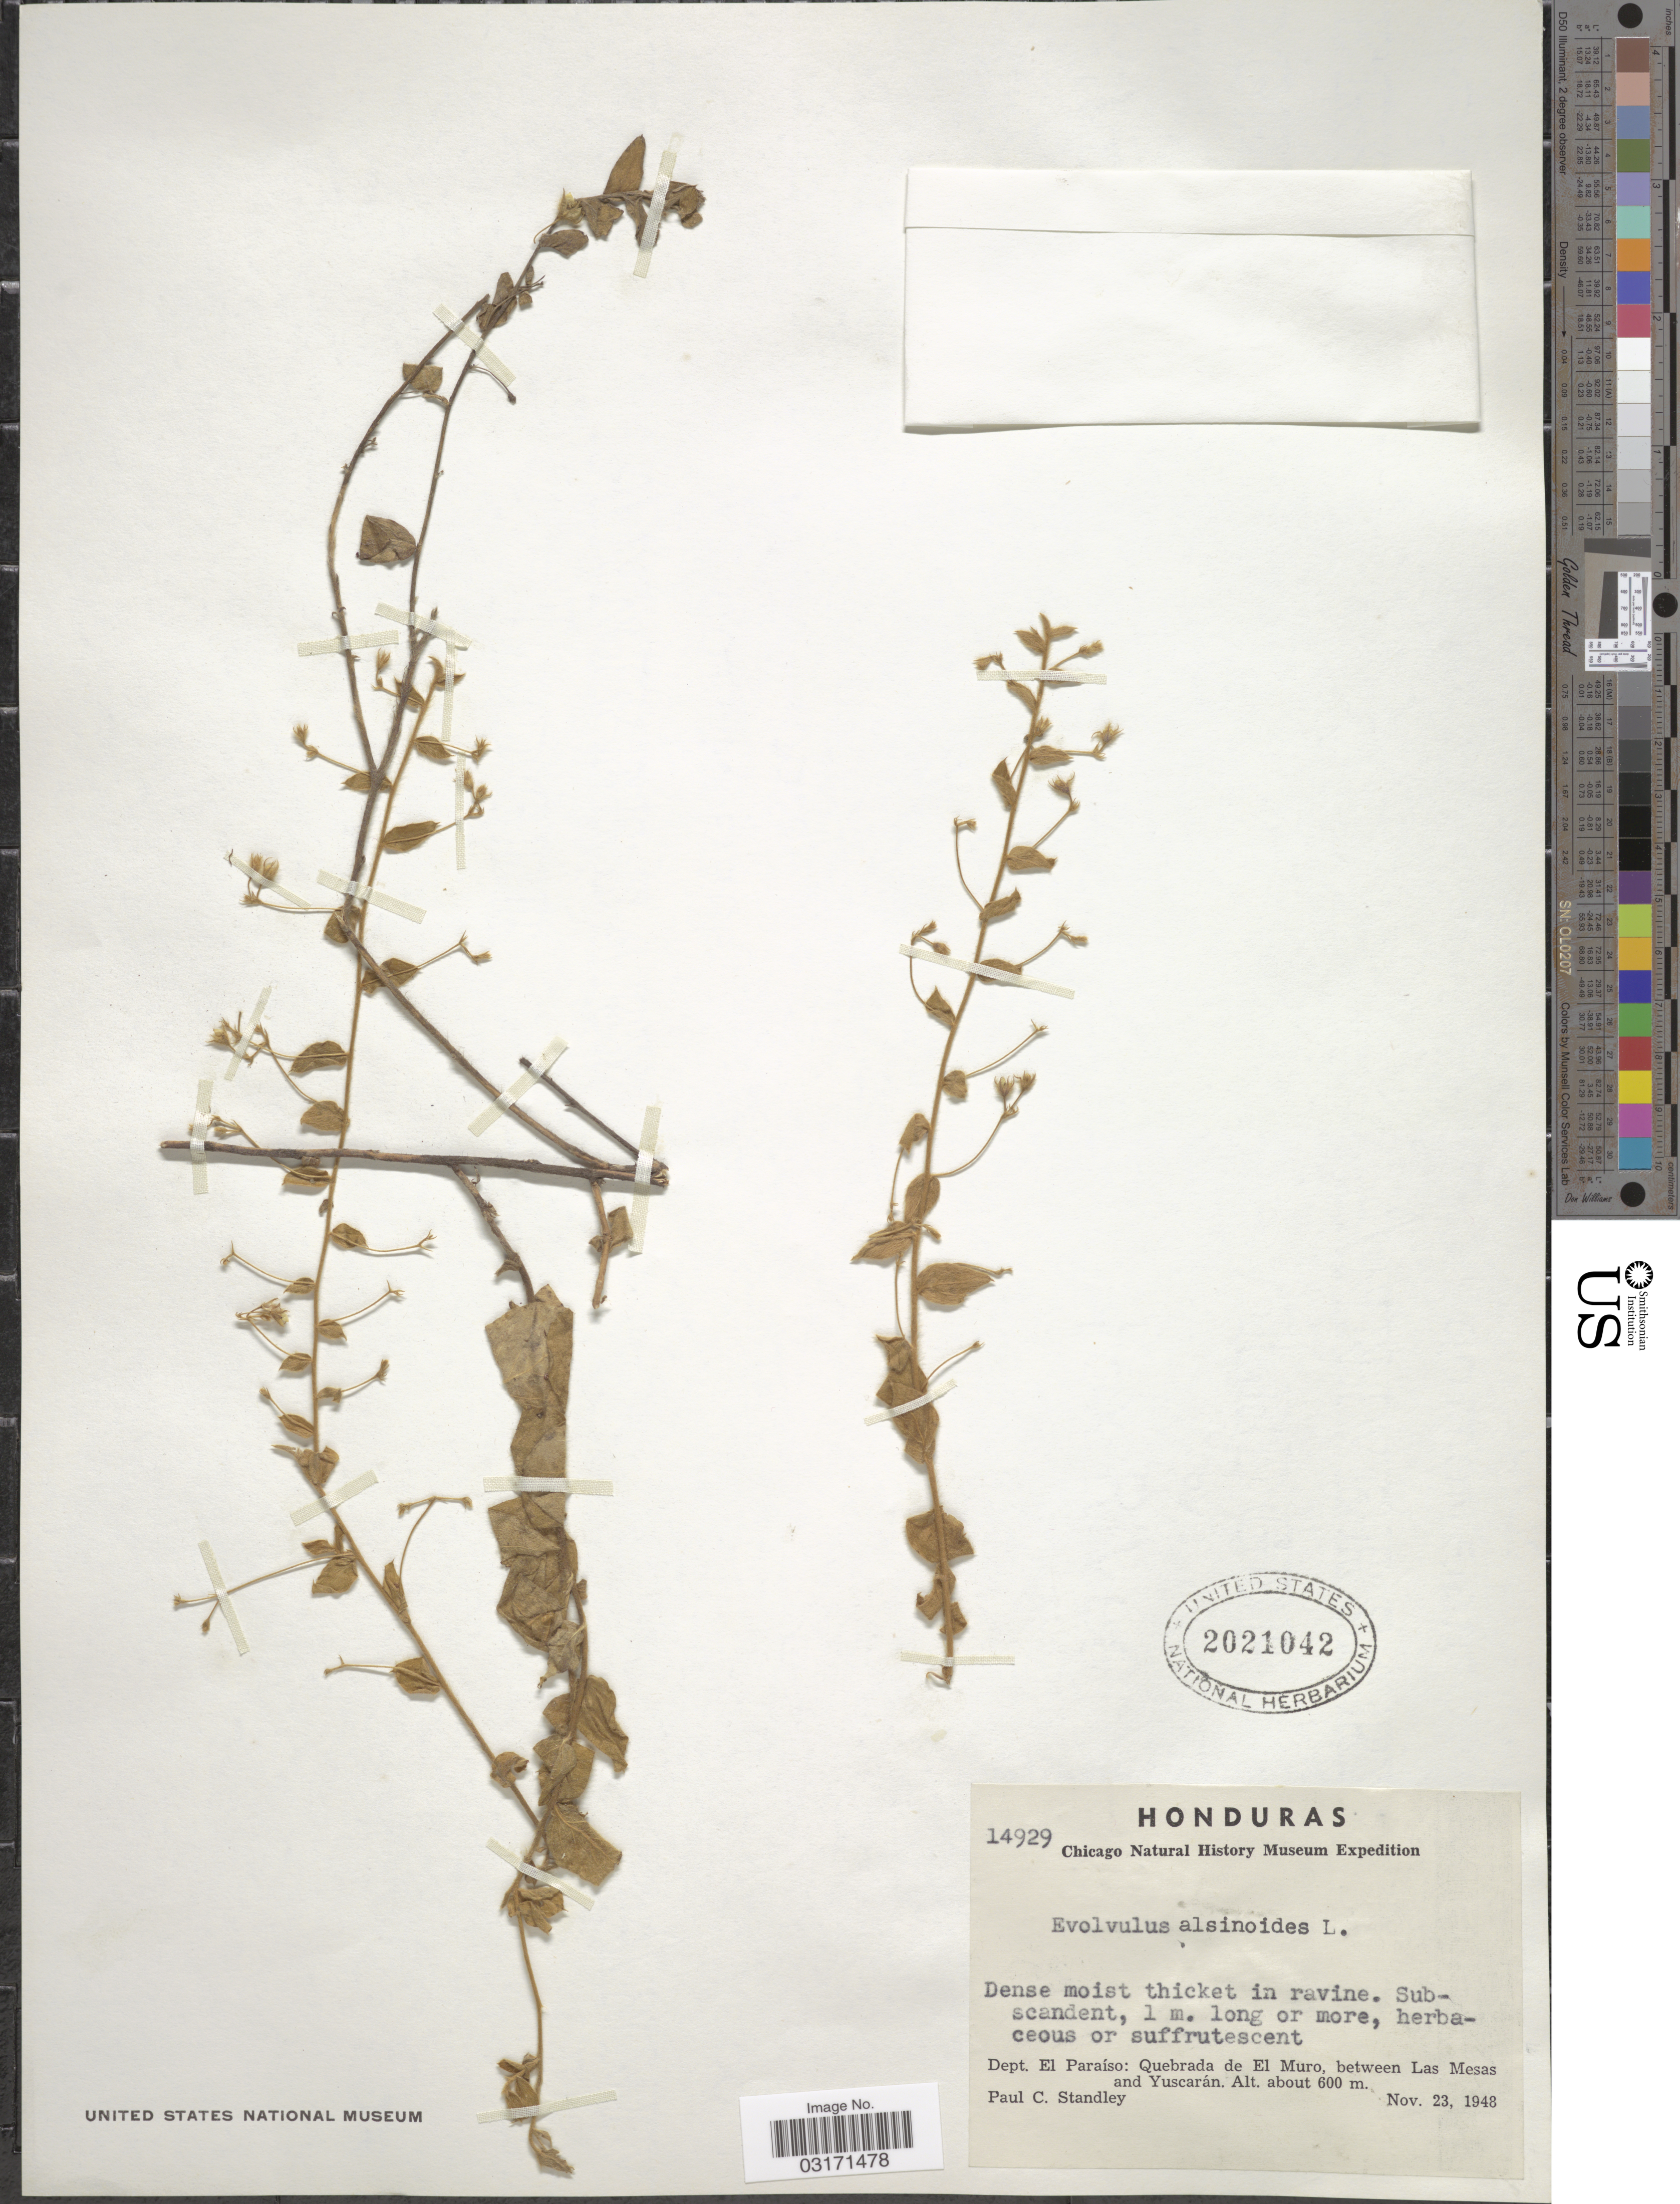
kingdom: Plantae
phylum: Tracheophyta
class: Magnoliopsida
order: Solanales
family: Convolvulaceae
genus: Evolvulus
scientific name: Evolvulus alsinoides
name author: (L.) L.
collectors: P. C. Standley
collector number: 14929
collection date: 1948-11-23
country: Honduras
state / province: El Paraíso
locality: Dept. El Paraíso: Quebrada de El Muro, between Las Mesas and Yuscarán.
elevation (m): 600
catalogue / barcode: US 2021042